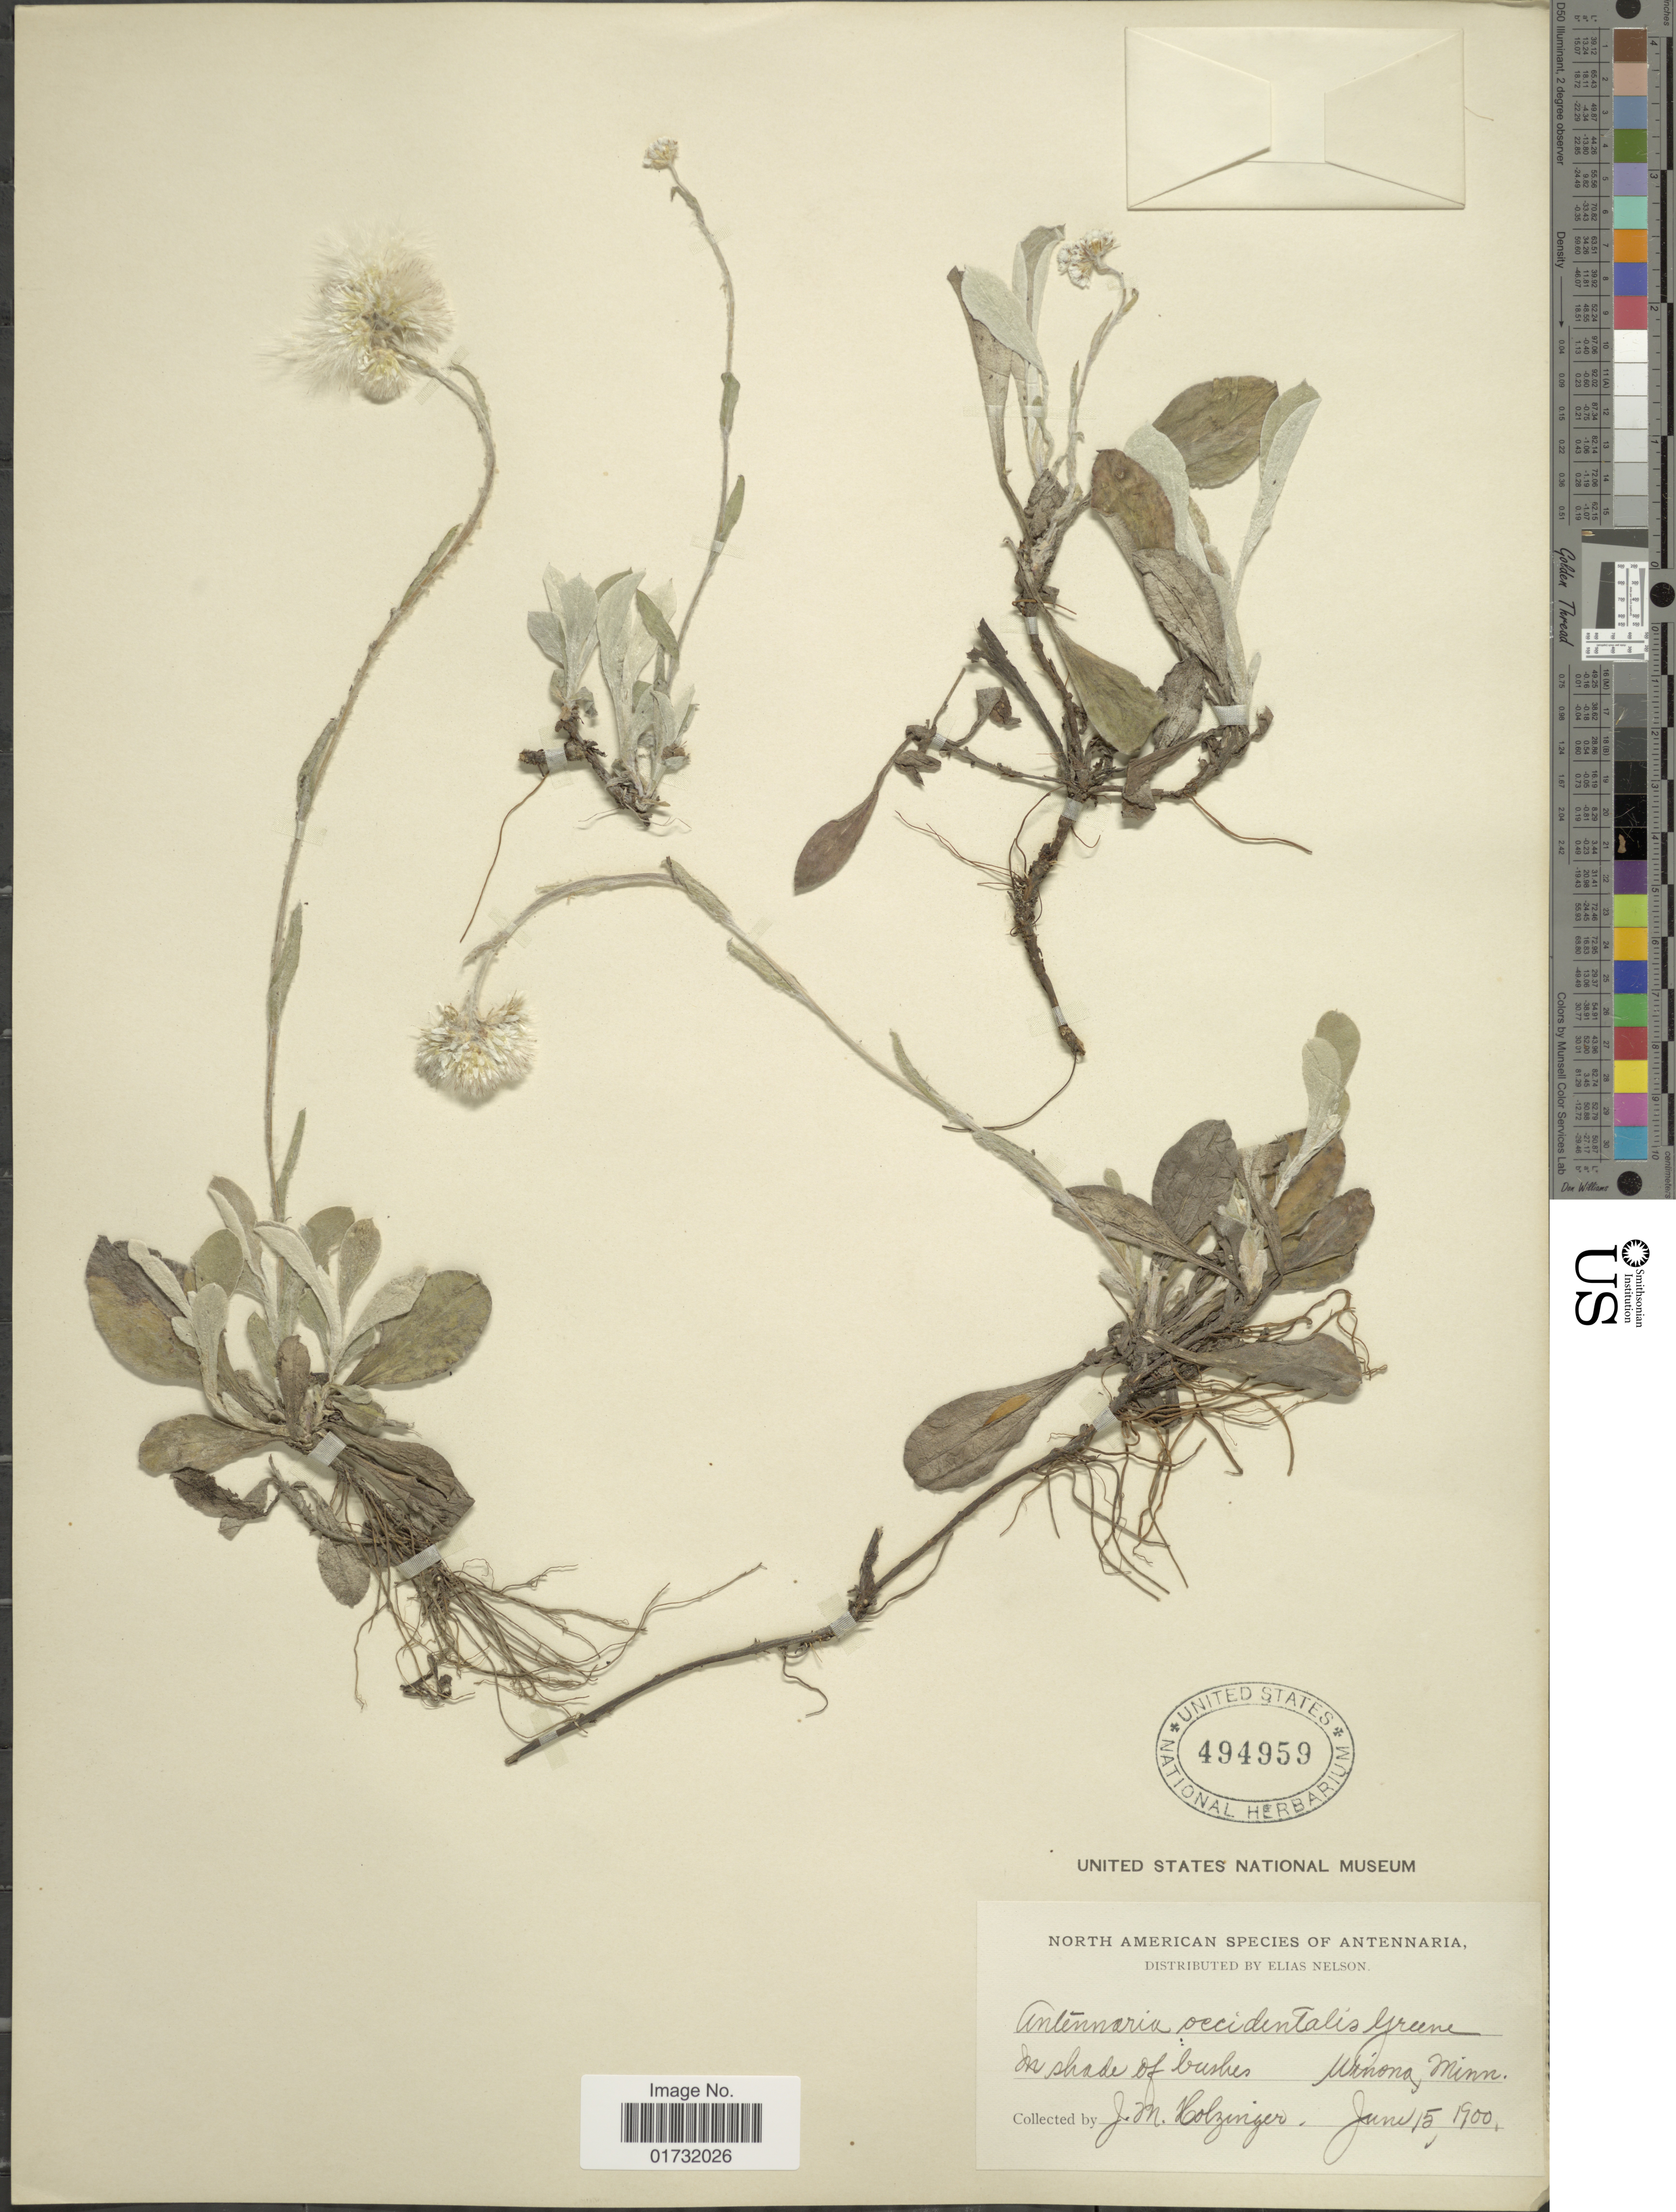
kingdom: Plantae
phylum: Tracheophyta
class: Magnoliopsida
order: Asterales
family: Asteraceae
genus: Antennaria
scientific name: Antennaria occidentalis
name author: Greene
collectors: J. M. Holzinger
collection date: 1900-06-15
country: United States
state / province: Minnesota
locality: Winona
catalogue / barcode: US 494959